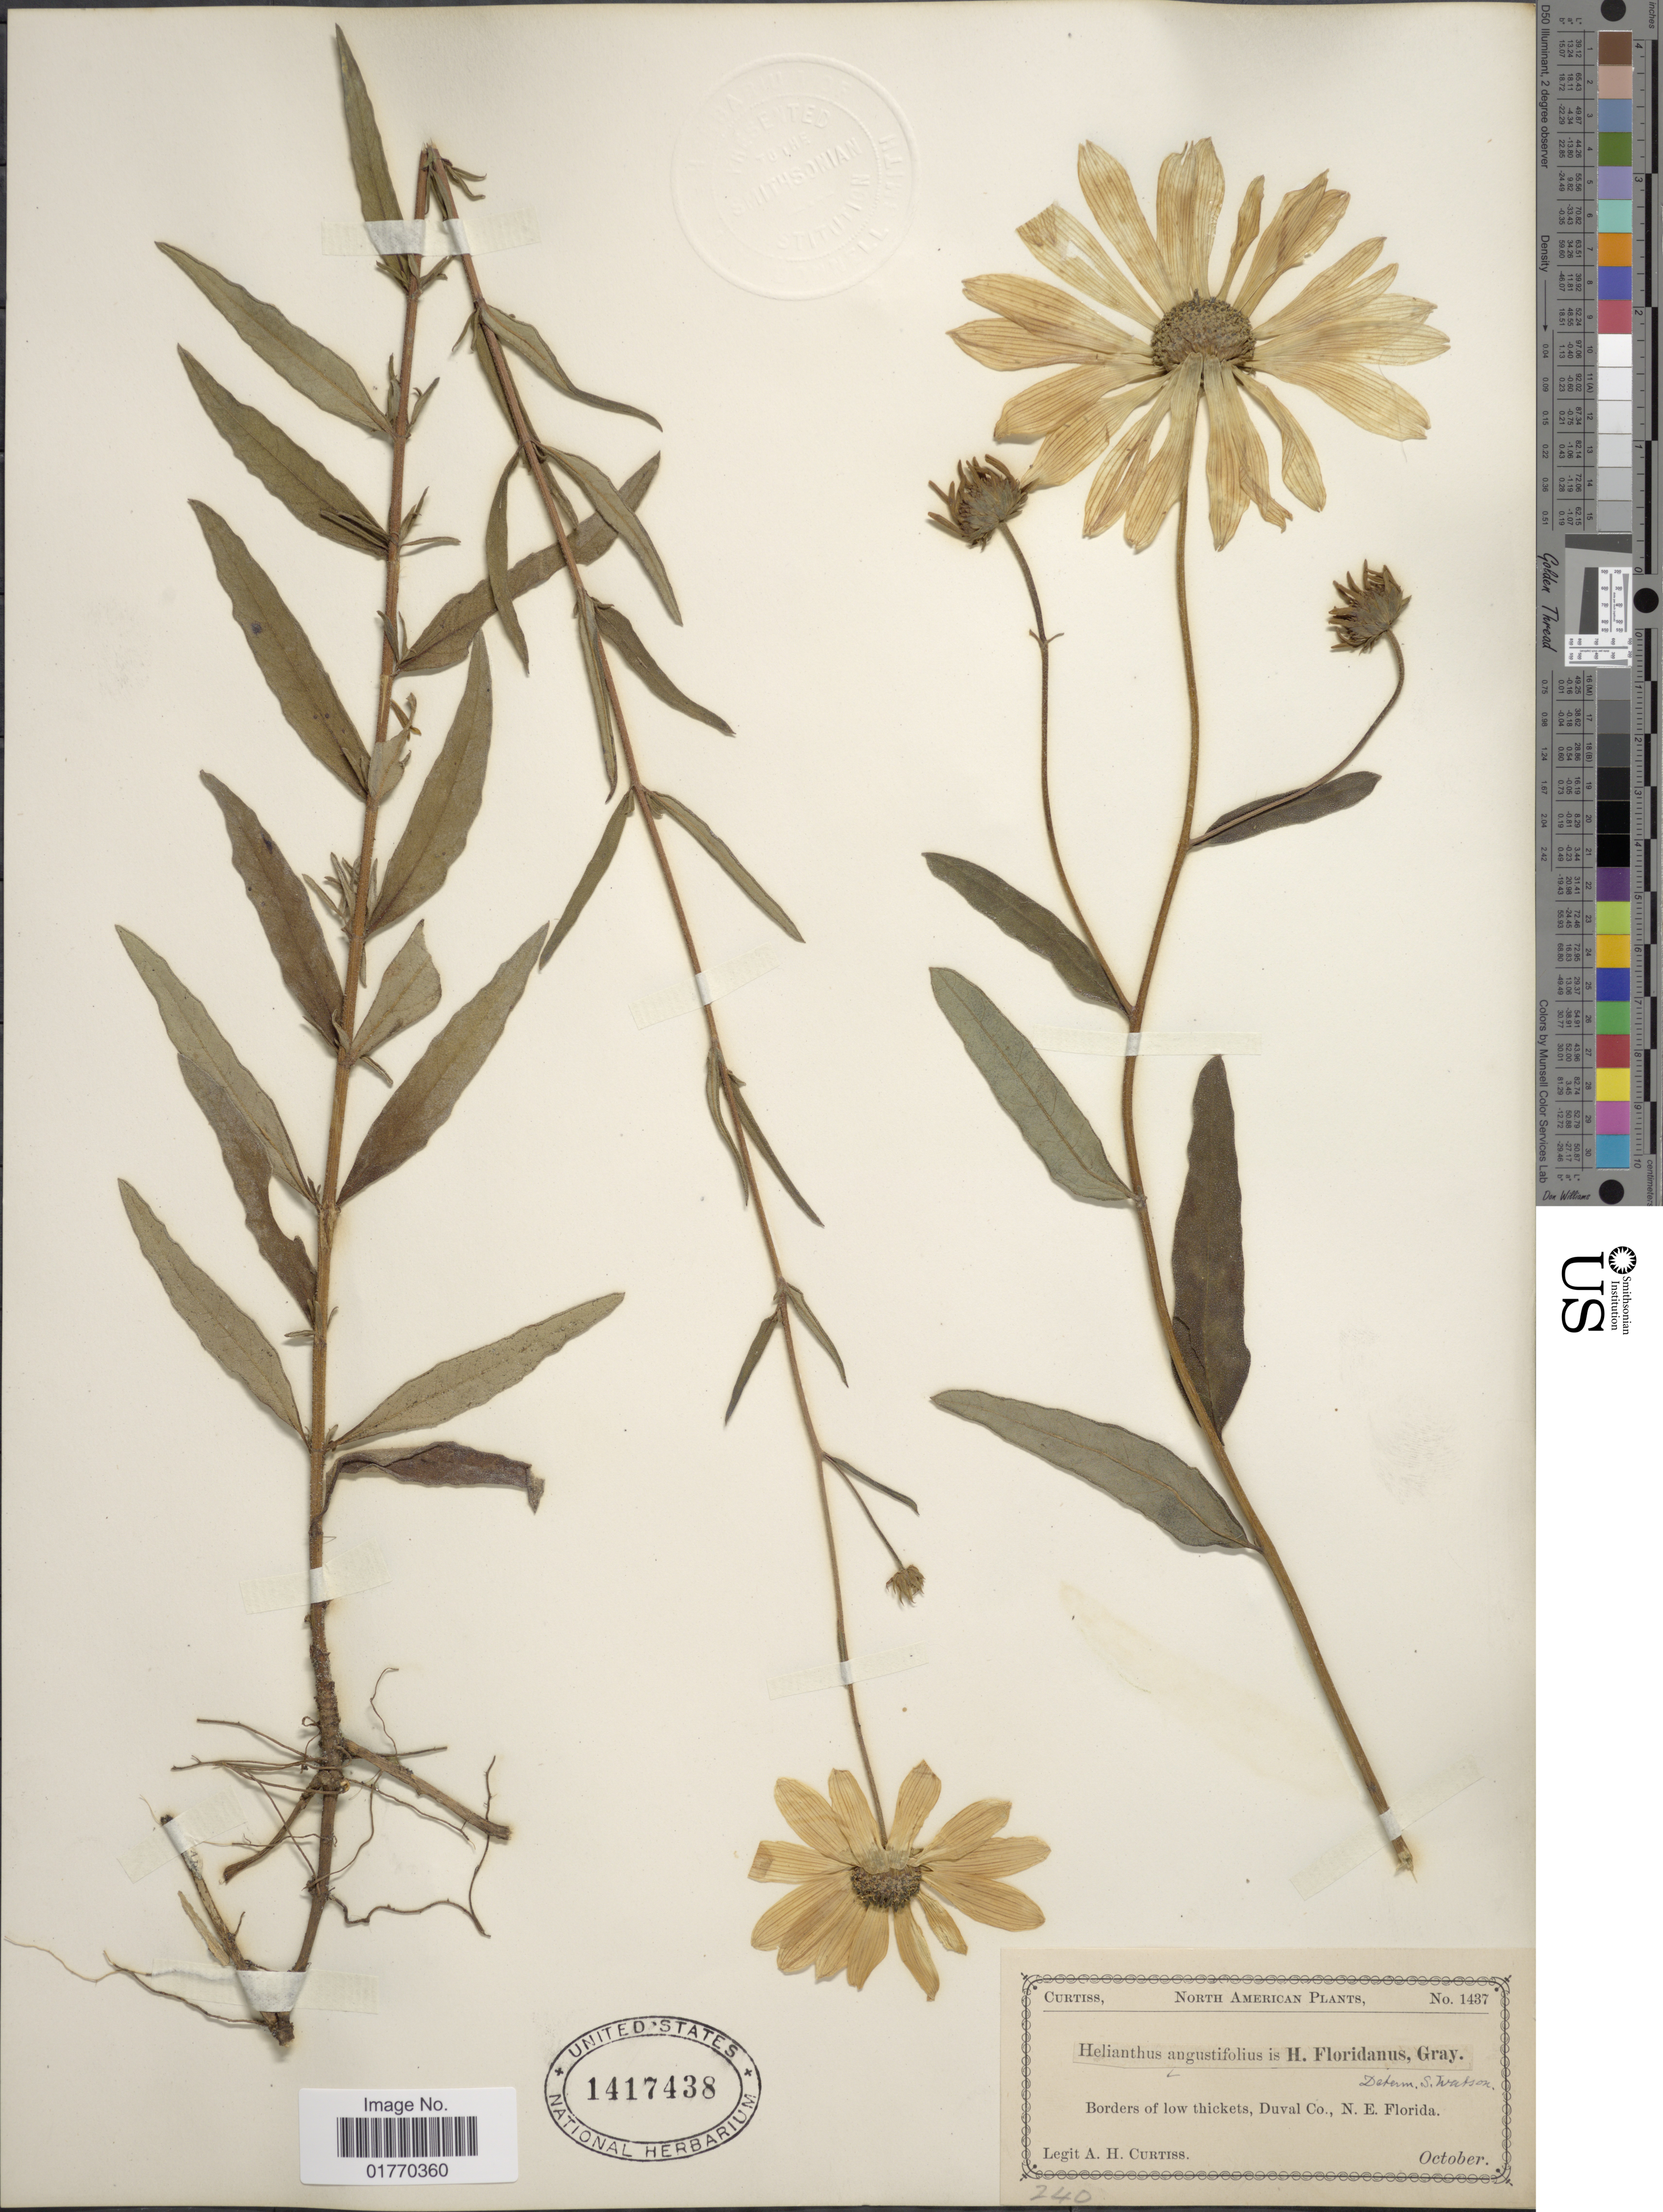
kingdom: Plantae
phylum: Tracheophyta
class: Magnoliopsida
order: Asterales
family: Asteraceae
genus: Helianthus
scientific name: Helianthus floridanus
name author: A. Gray ex Chapm.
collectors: A. H. Curtiss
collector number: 1437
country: United States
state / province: Florida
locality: Borders of low thickets, Duval Co., N. E. Florida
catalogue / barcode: US 1417438